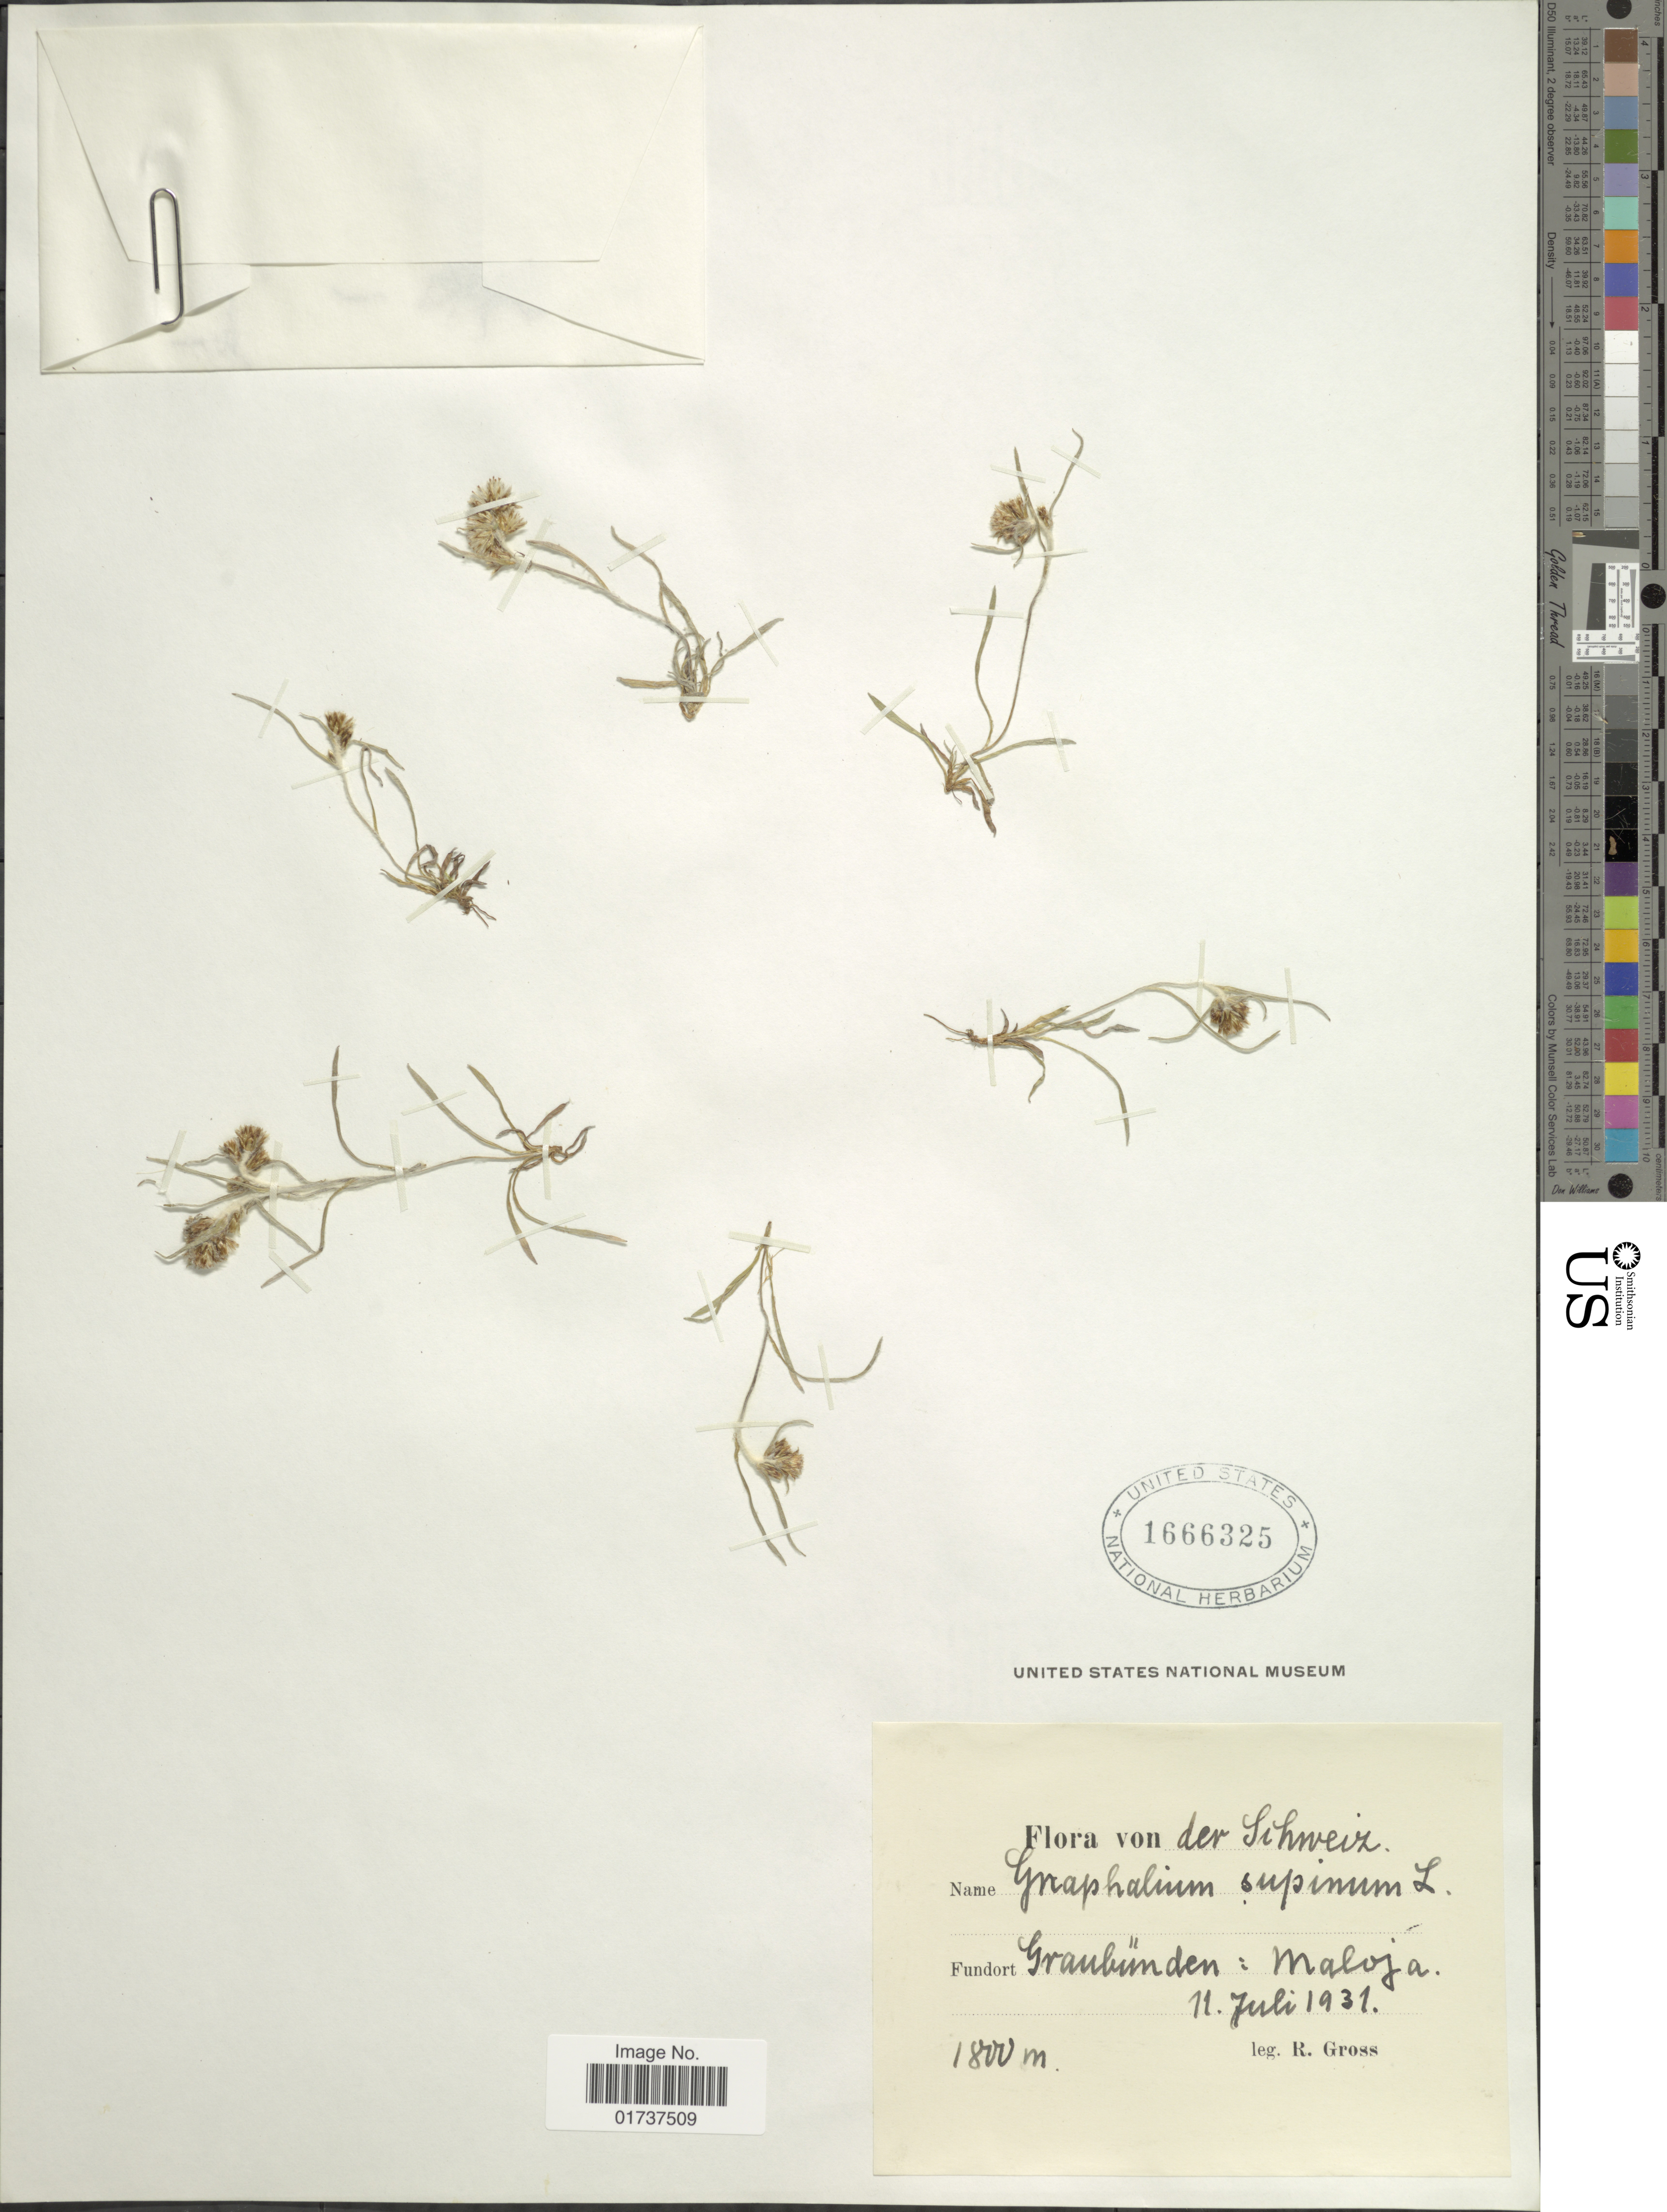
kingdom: Plantae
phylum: Tracheophyta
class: Magnoliopsida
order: Asterales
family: Asteraceae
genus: Gnaphalium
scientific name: Gnaphalium supinum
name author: L.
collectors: R. Gross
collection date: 1931-07-11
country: Switzerland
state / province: Graubunden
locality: Der Schneiz, Maloja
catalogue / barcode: US 1666325